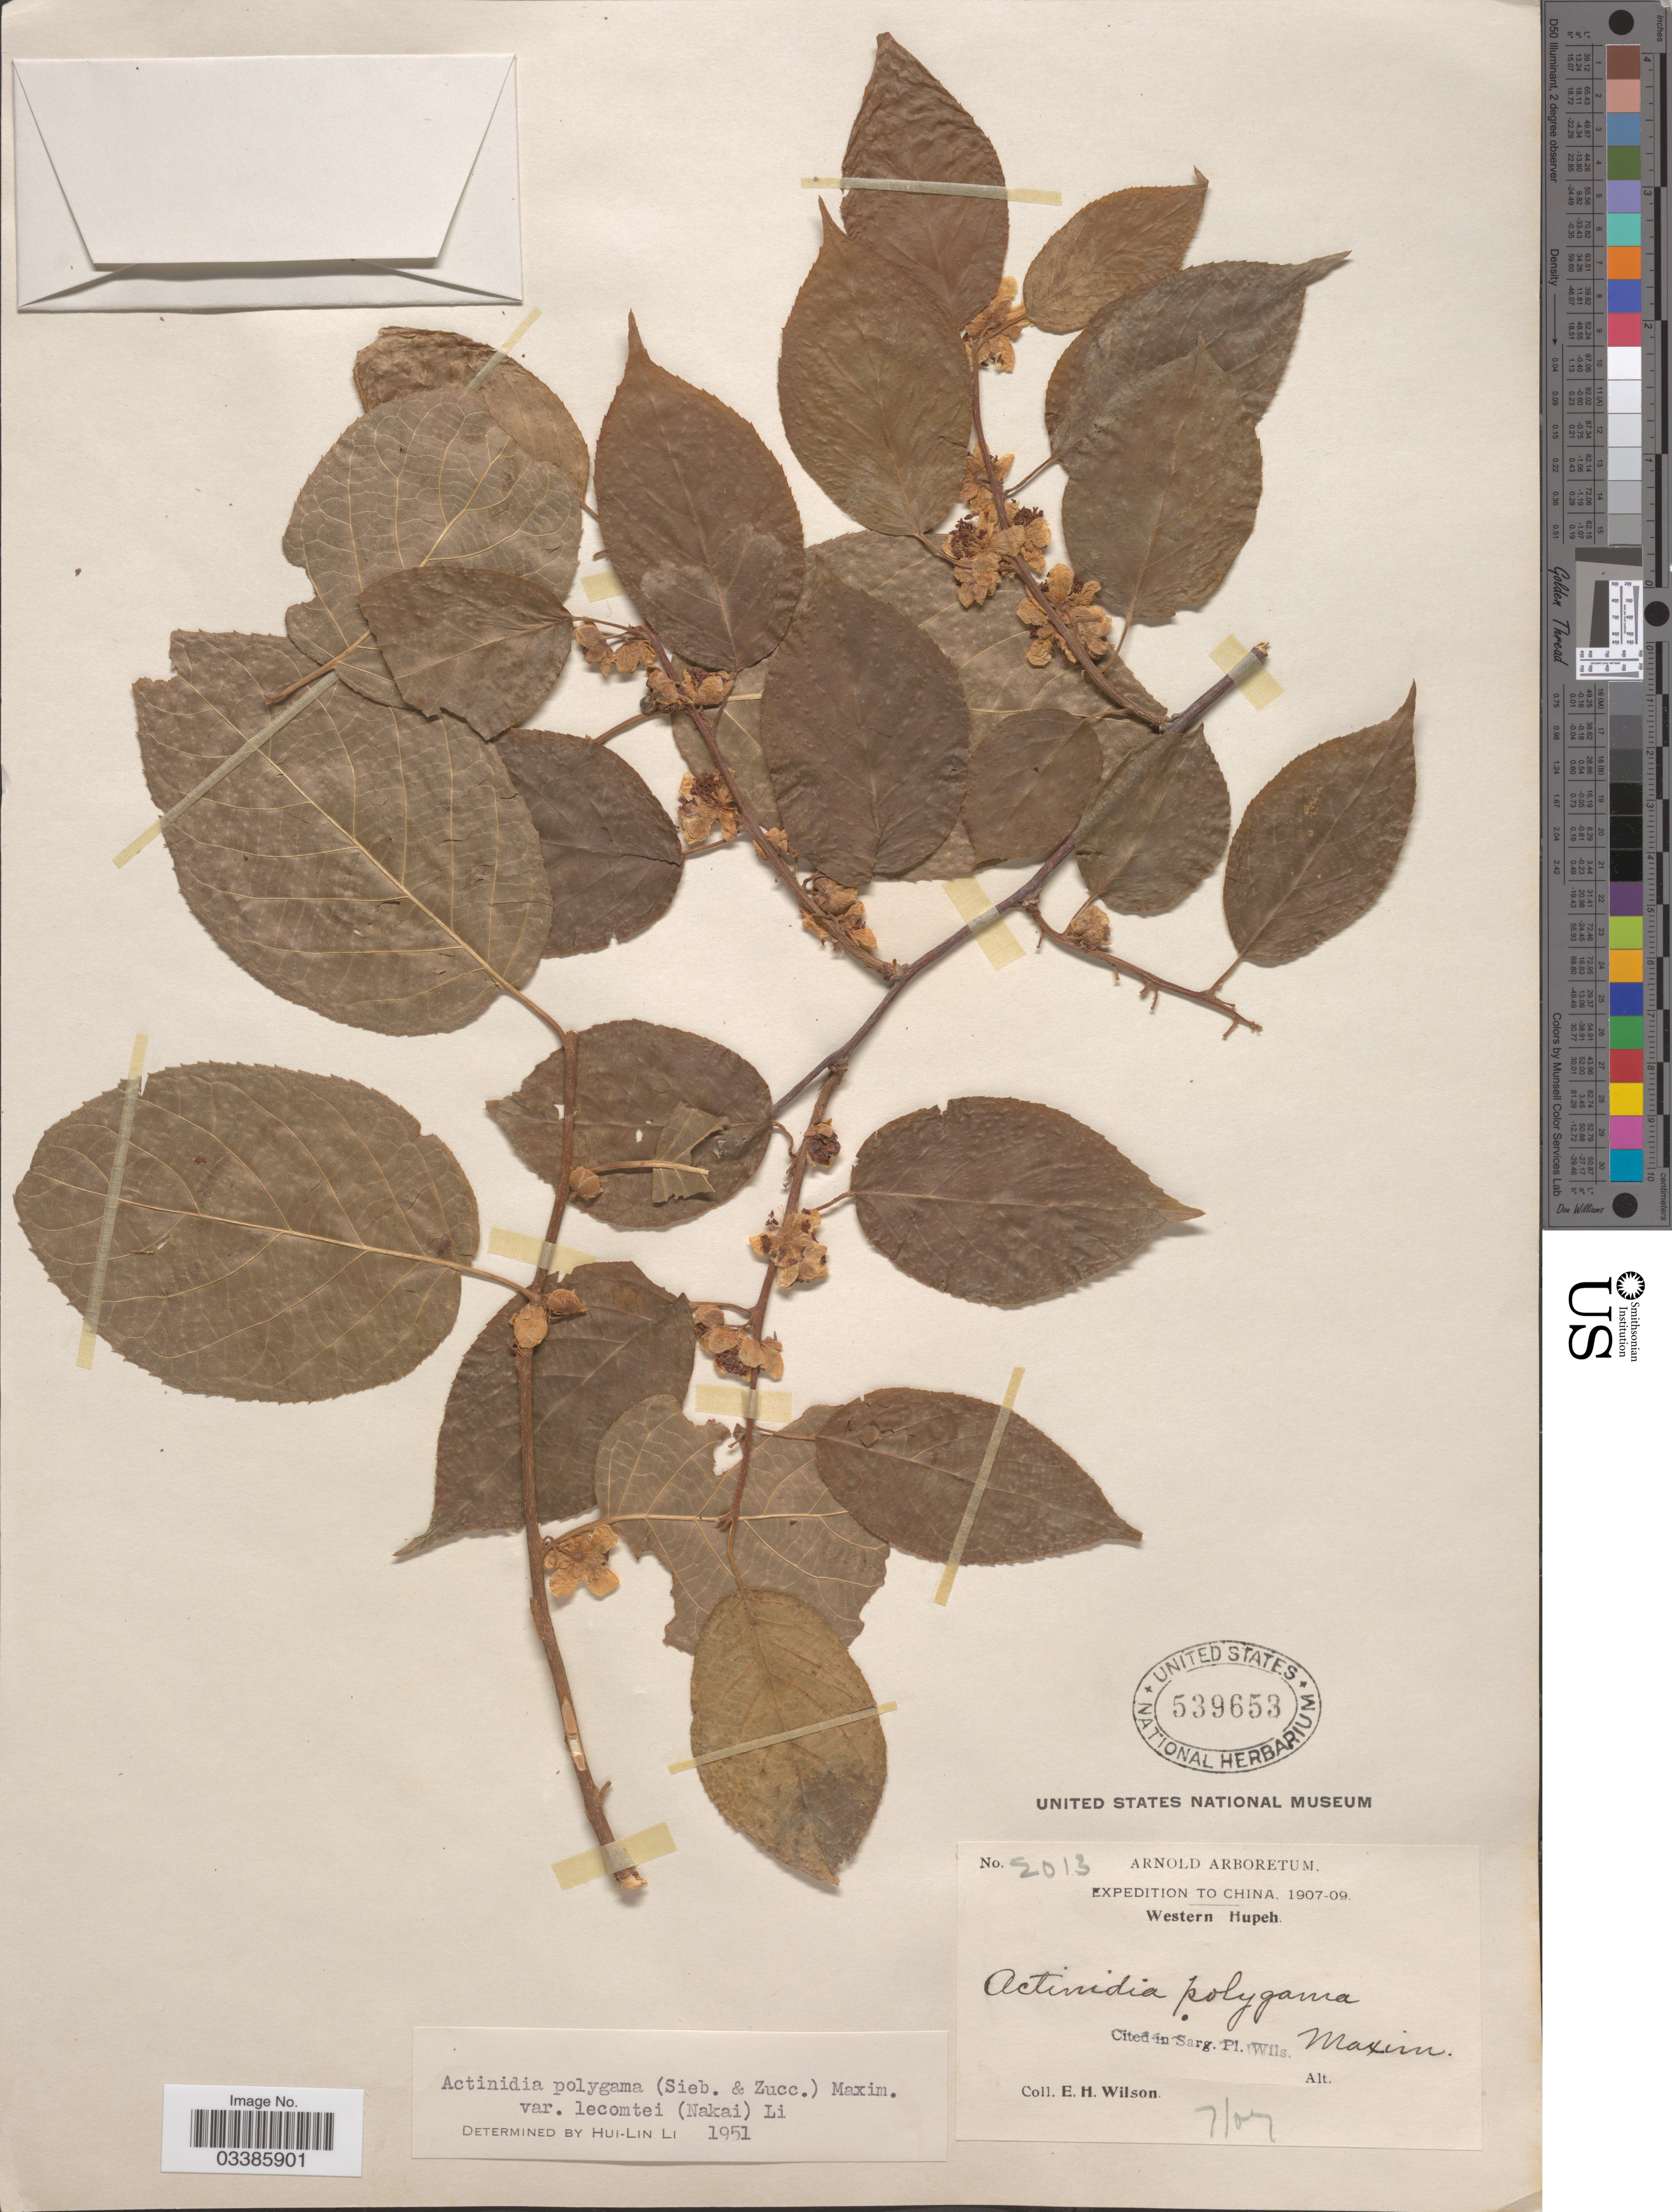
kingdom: Plantae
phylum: Tracheophyta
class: Magnoliopsida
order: Ericales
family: Actinidiaceae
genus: Actinidia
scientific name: Actinidia polygama var. lecomtei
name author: (Nakai) H.L. Li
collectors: E. Wilson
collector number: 2013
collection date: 1907-07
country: China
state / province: Hubei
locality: Western Hupeh.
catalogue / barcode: US 539653